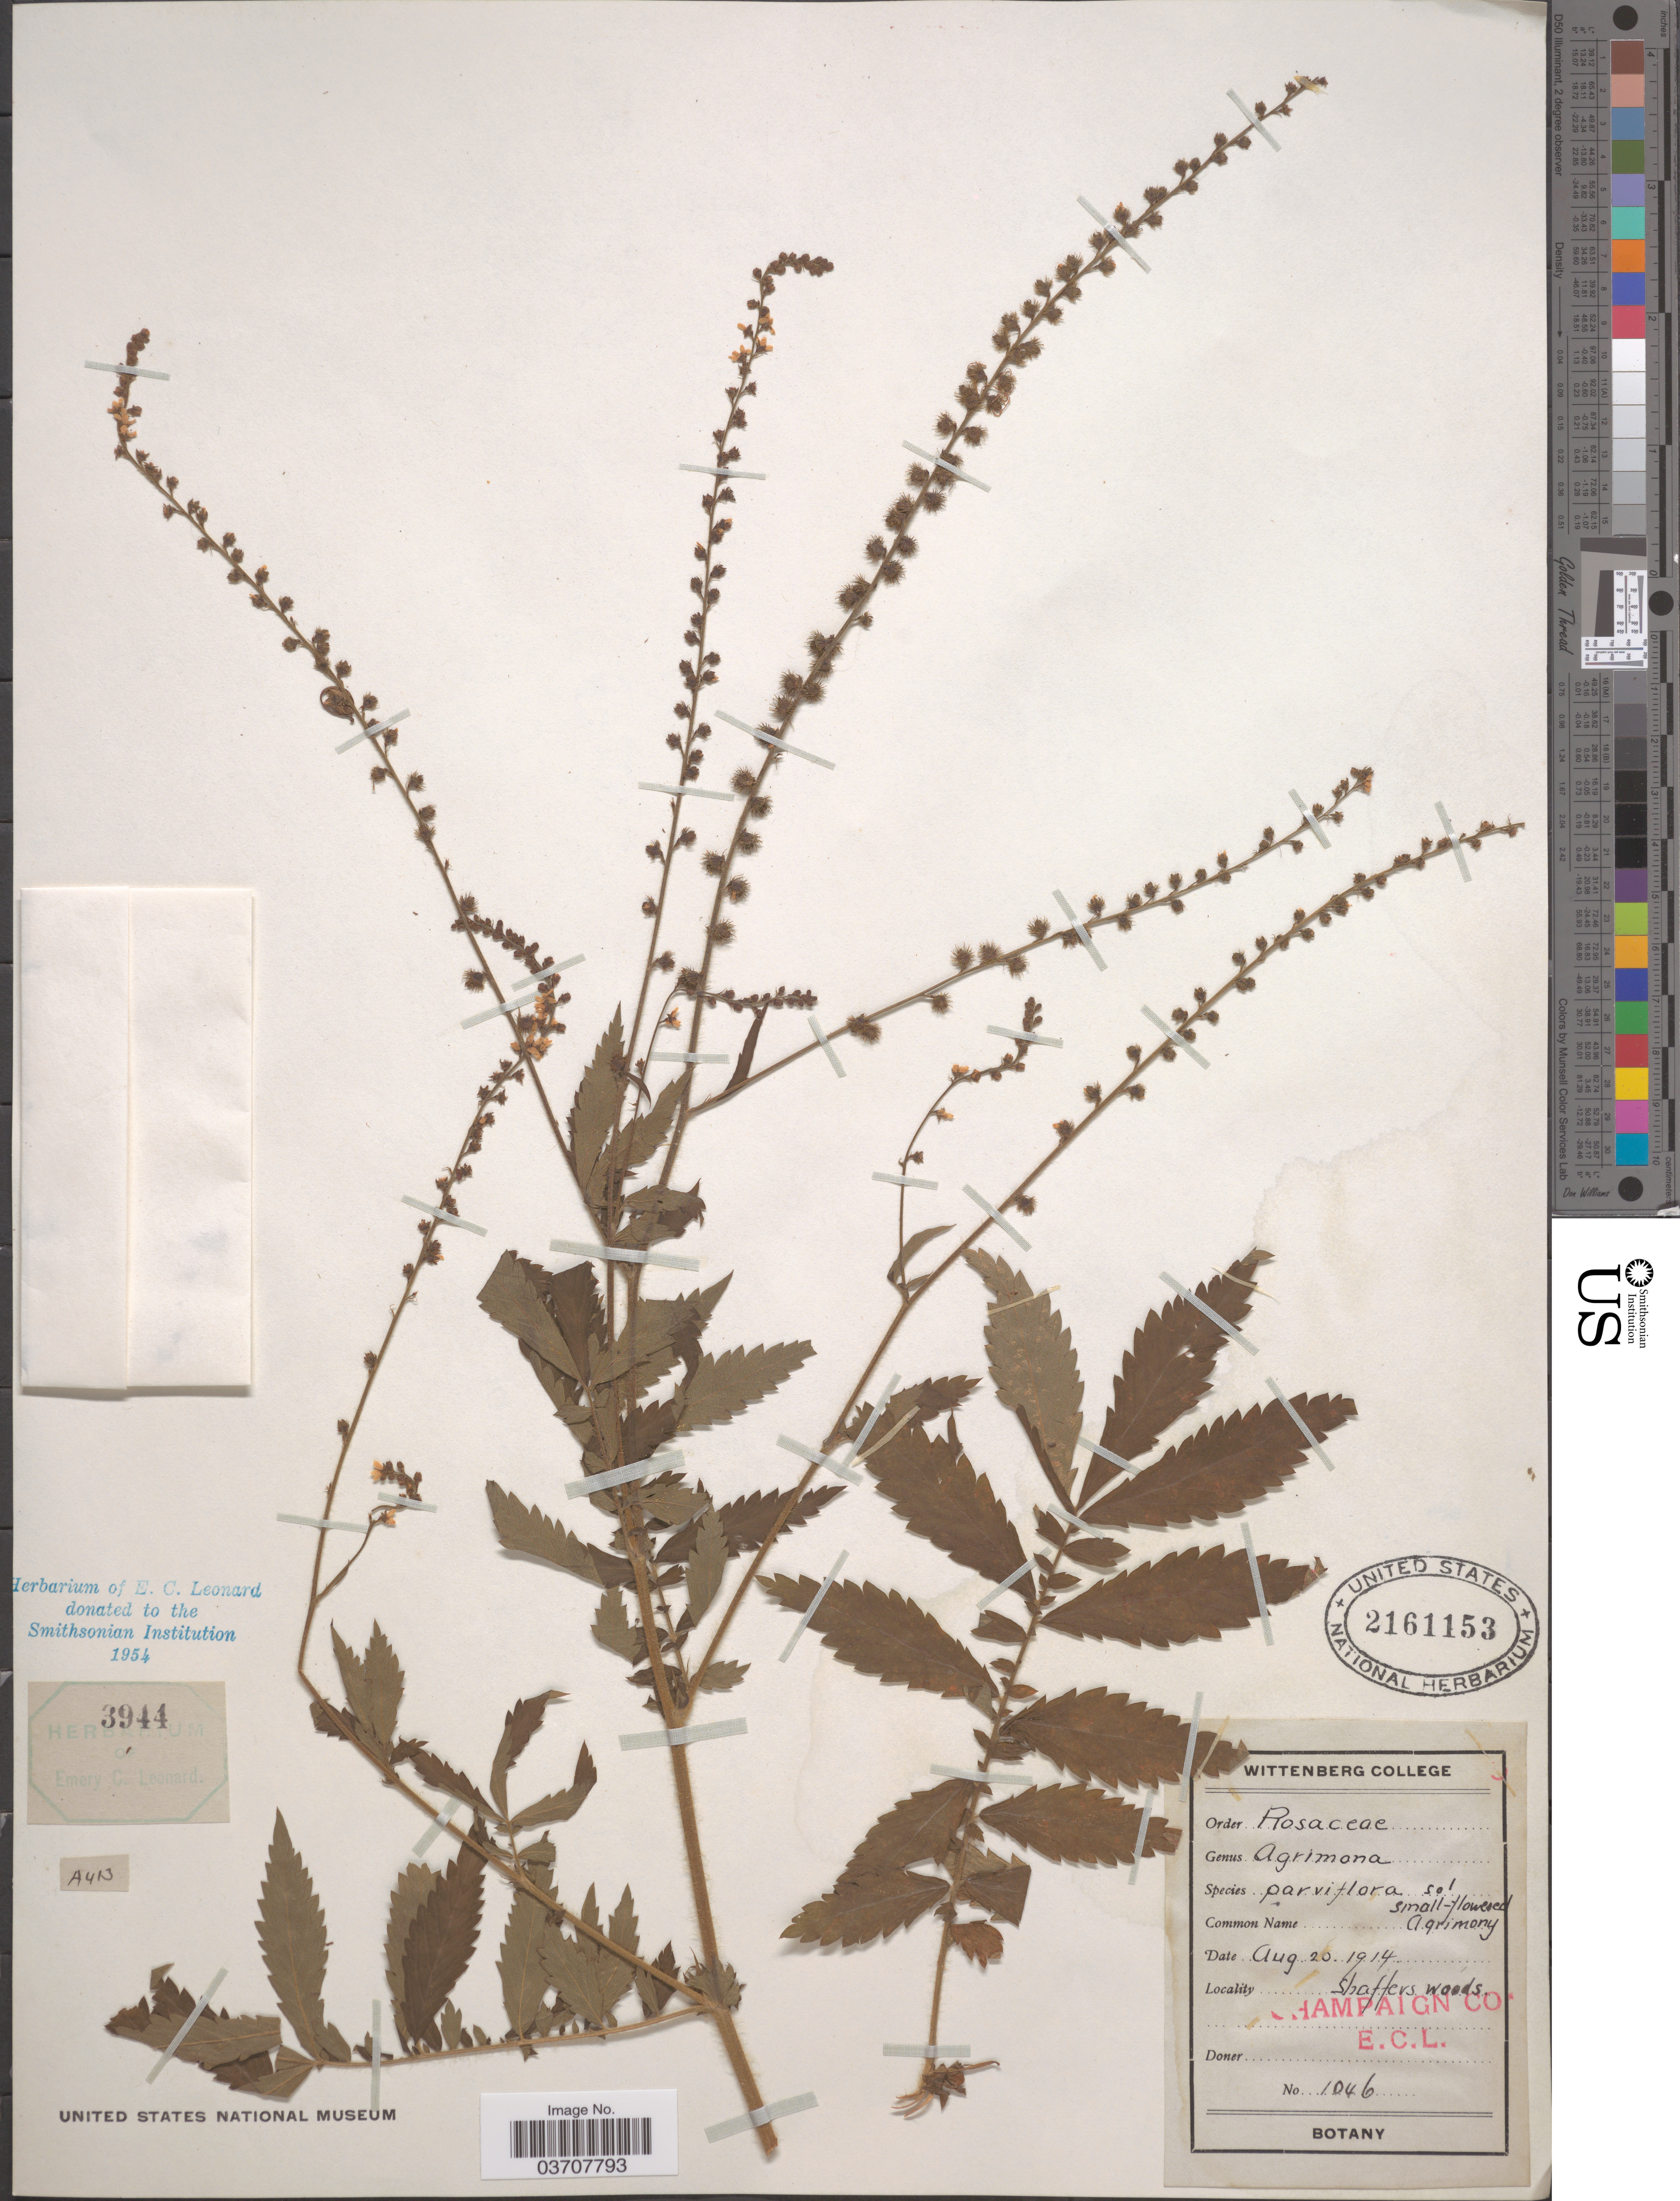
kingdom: Plantae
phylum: Tracheophyta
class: Magnoliopsida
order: Rosales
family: Rosaceae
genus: Agrimonia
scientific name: Agrimonia parviflora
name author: Aiton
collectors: E. C. Leonard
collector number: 1046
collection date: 1914-08-20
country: United States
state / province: Ohio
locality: Shaffers woods. Champaign Co.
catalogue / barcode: US 2161153